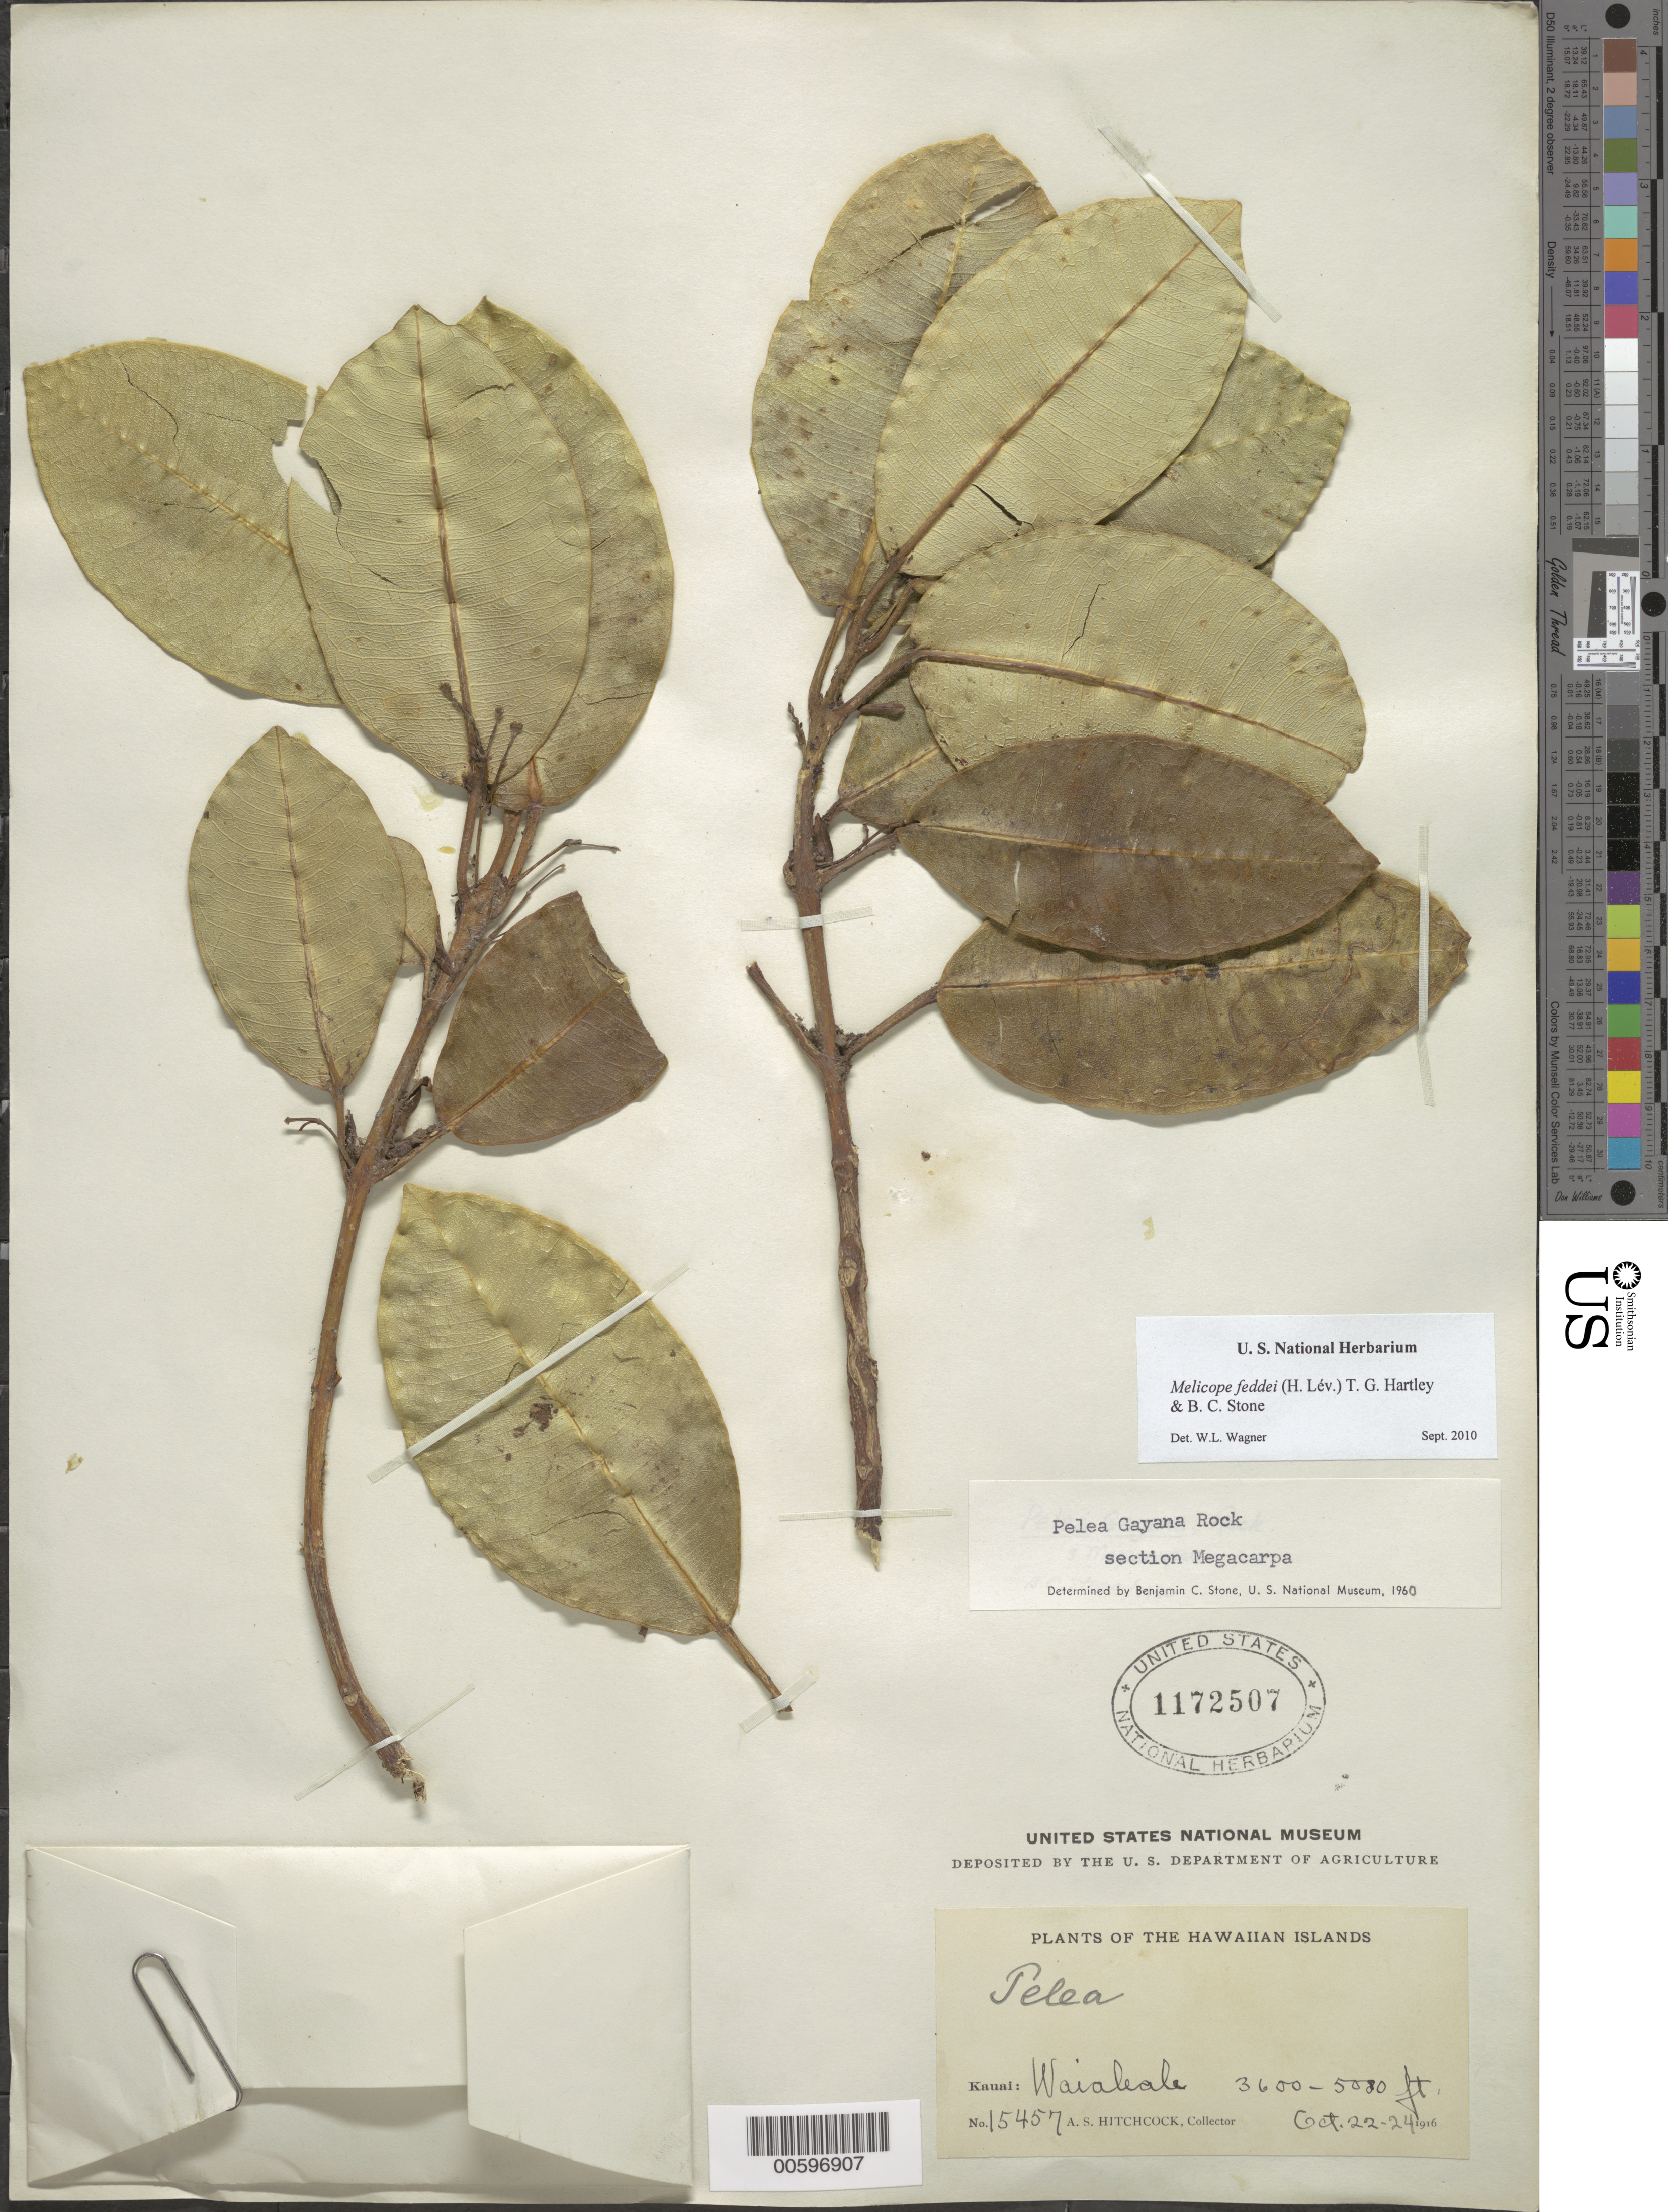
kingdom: Plantae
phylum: Tracheophyta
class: Magnoliopsida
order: Sapindales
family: Rutaceae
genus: Melicope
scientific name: Melicope feddei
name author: (H. Lév.) T.G. Hartley & B.C. Stone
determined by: Wagner, W. L., (BOT), Smithsonian Institution - National Museum of Natural History (UNITED STATES)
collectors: A. S. Hitchcock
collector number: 15457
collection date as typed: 22 Oct 1916 to 24 Oct 1916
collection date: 1916-10-22/1916-10-24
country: United States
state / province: Hawaii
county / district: Kauai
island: Kaua'i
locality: Waialeale.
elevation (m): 1097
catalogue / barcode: US 1172507